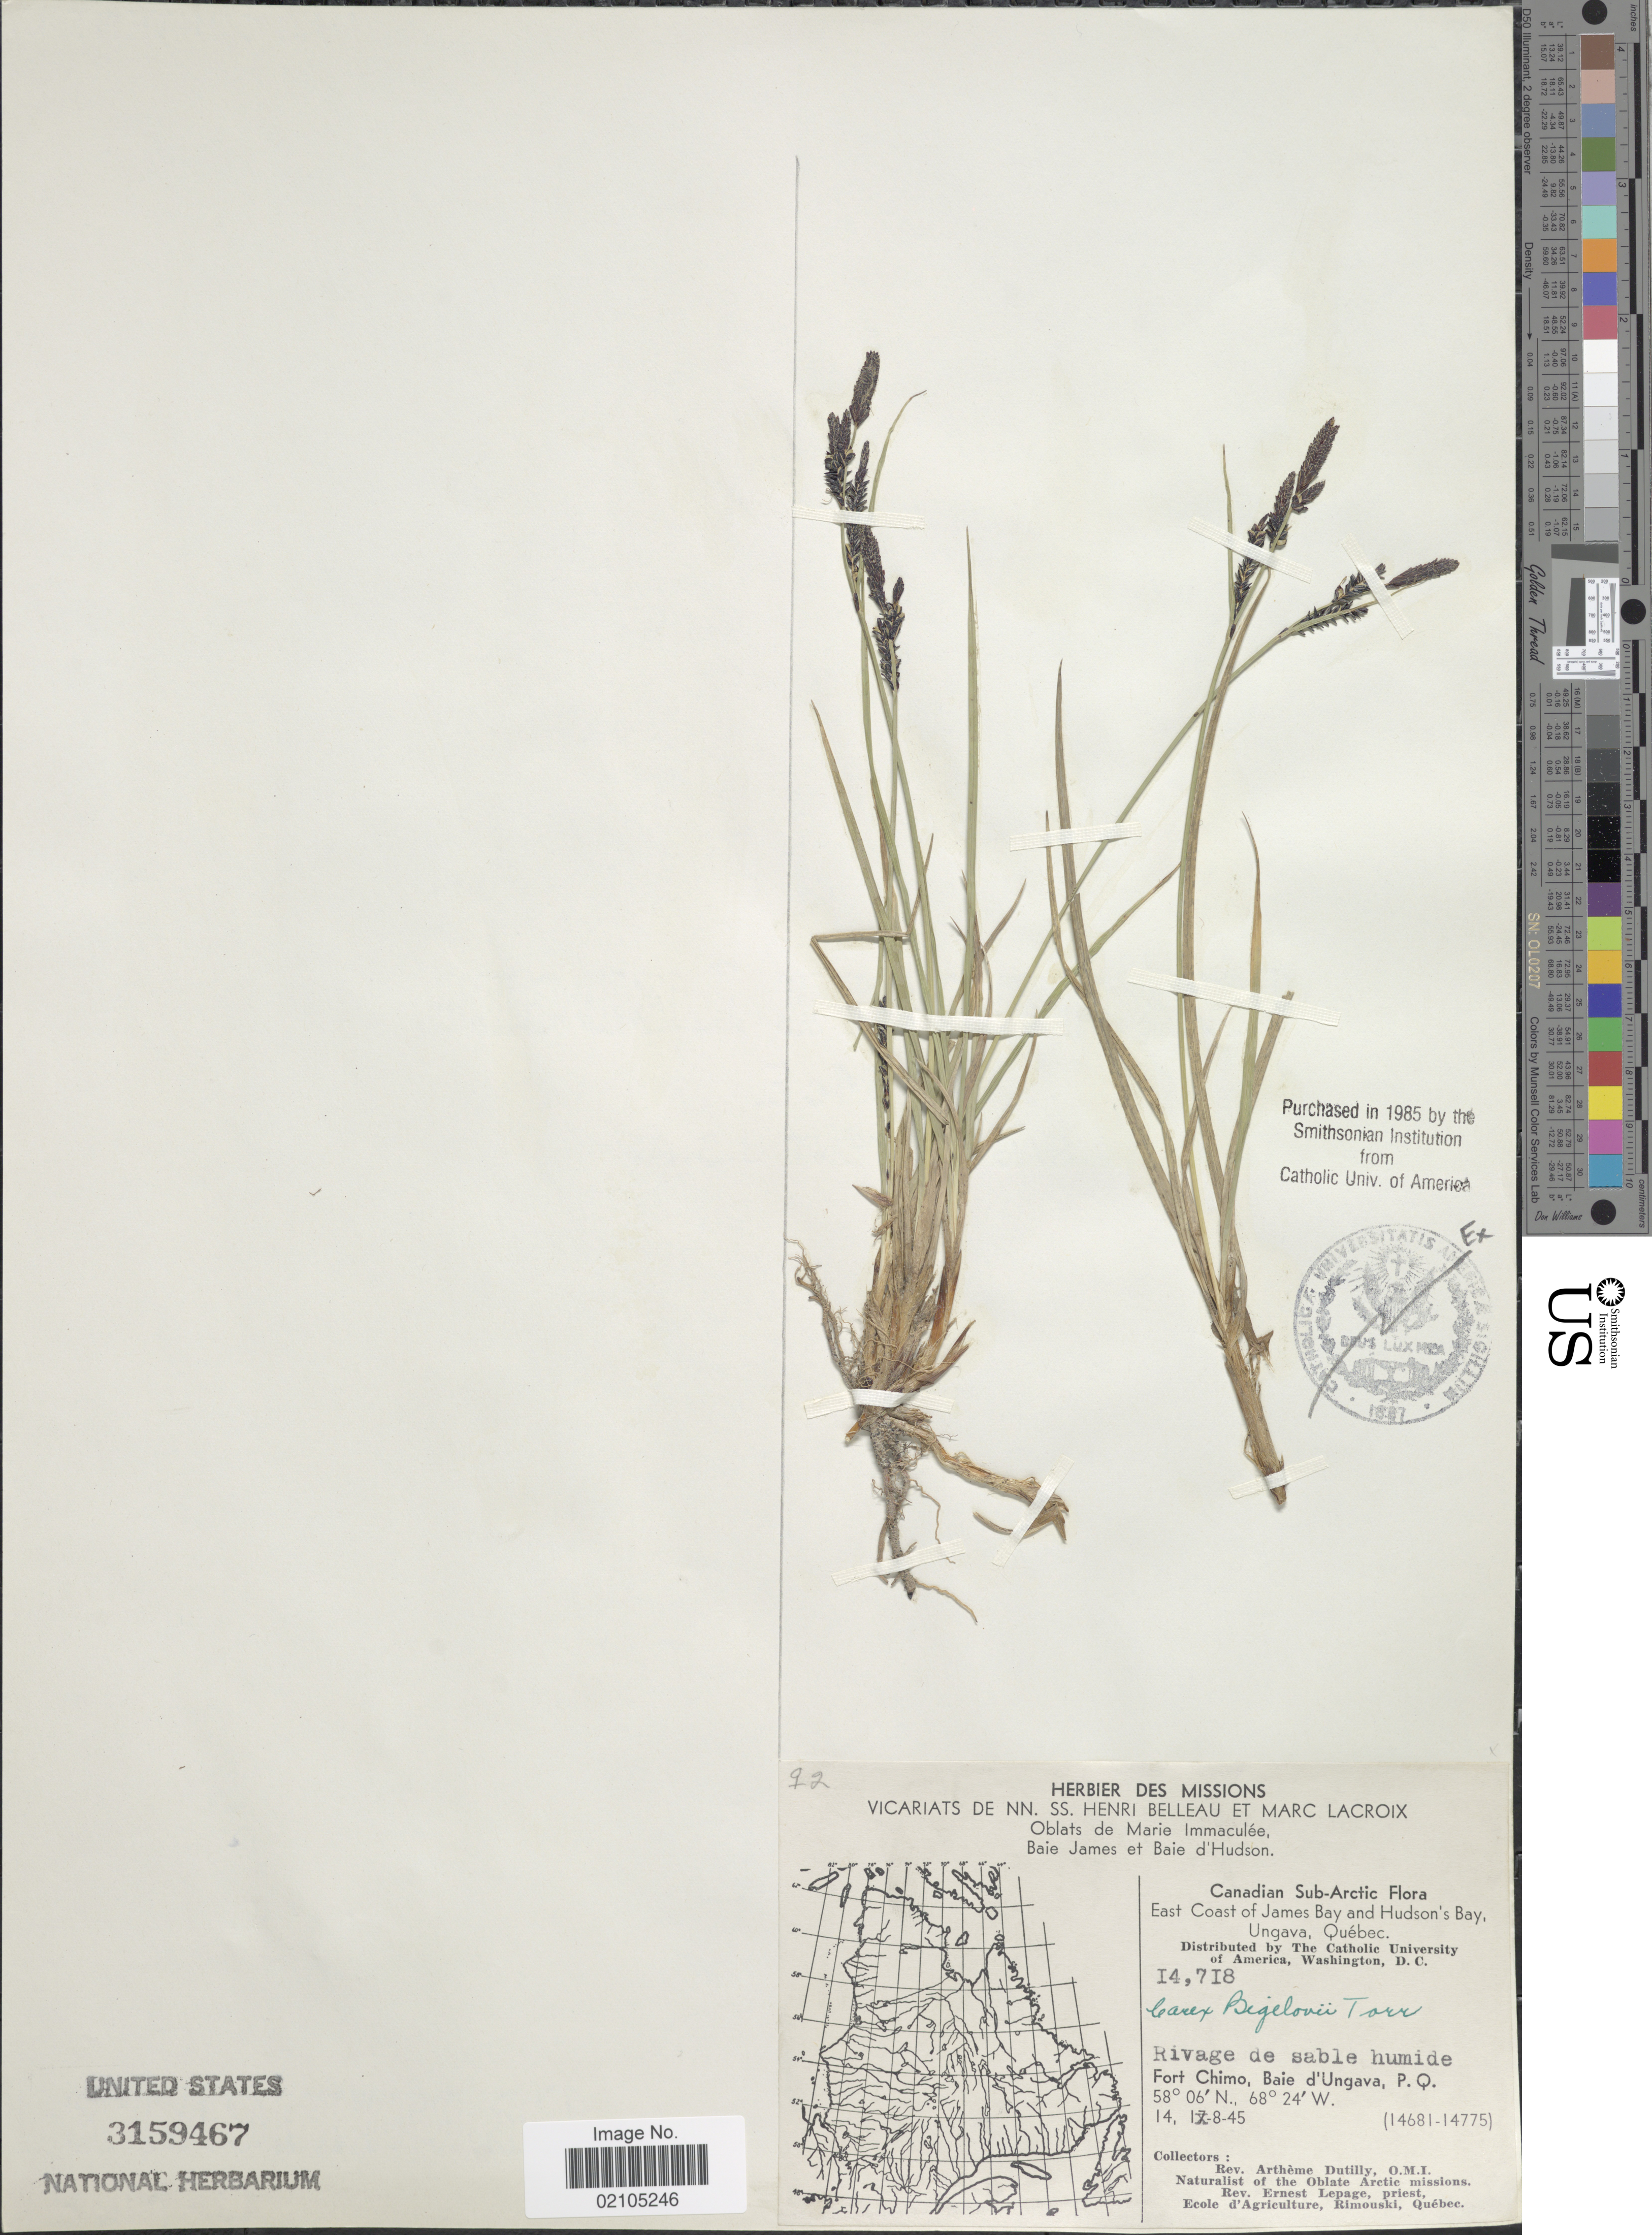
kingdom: Plantae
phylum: Tracheophyta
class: Liliopsida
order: Poales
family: Cyperaceae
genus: Carex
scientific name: Carex bigelowii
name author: Torr. ex Schwein.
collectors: A. Dutilly & E. Lepage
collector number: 14718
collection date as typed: Transcribed d/m/y: 14/8/45 to 17/8/45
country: Canada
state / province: Quebec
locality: Canadian Sub-Arctic , East Coast of James Bay and Hudson's Bay. Ungava, Quebec. Rivage de sable humide, Fort Chimo, Baie d'Ungava, P.Q.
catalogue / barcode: US 3159467